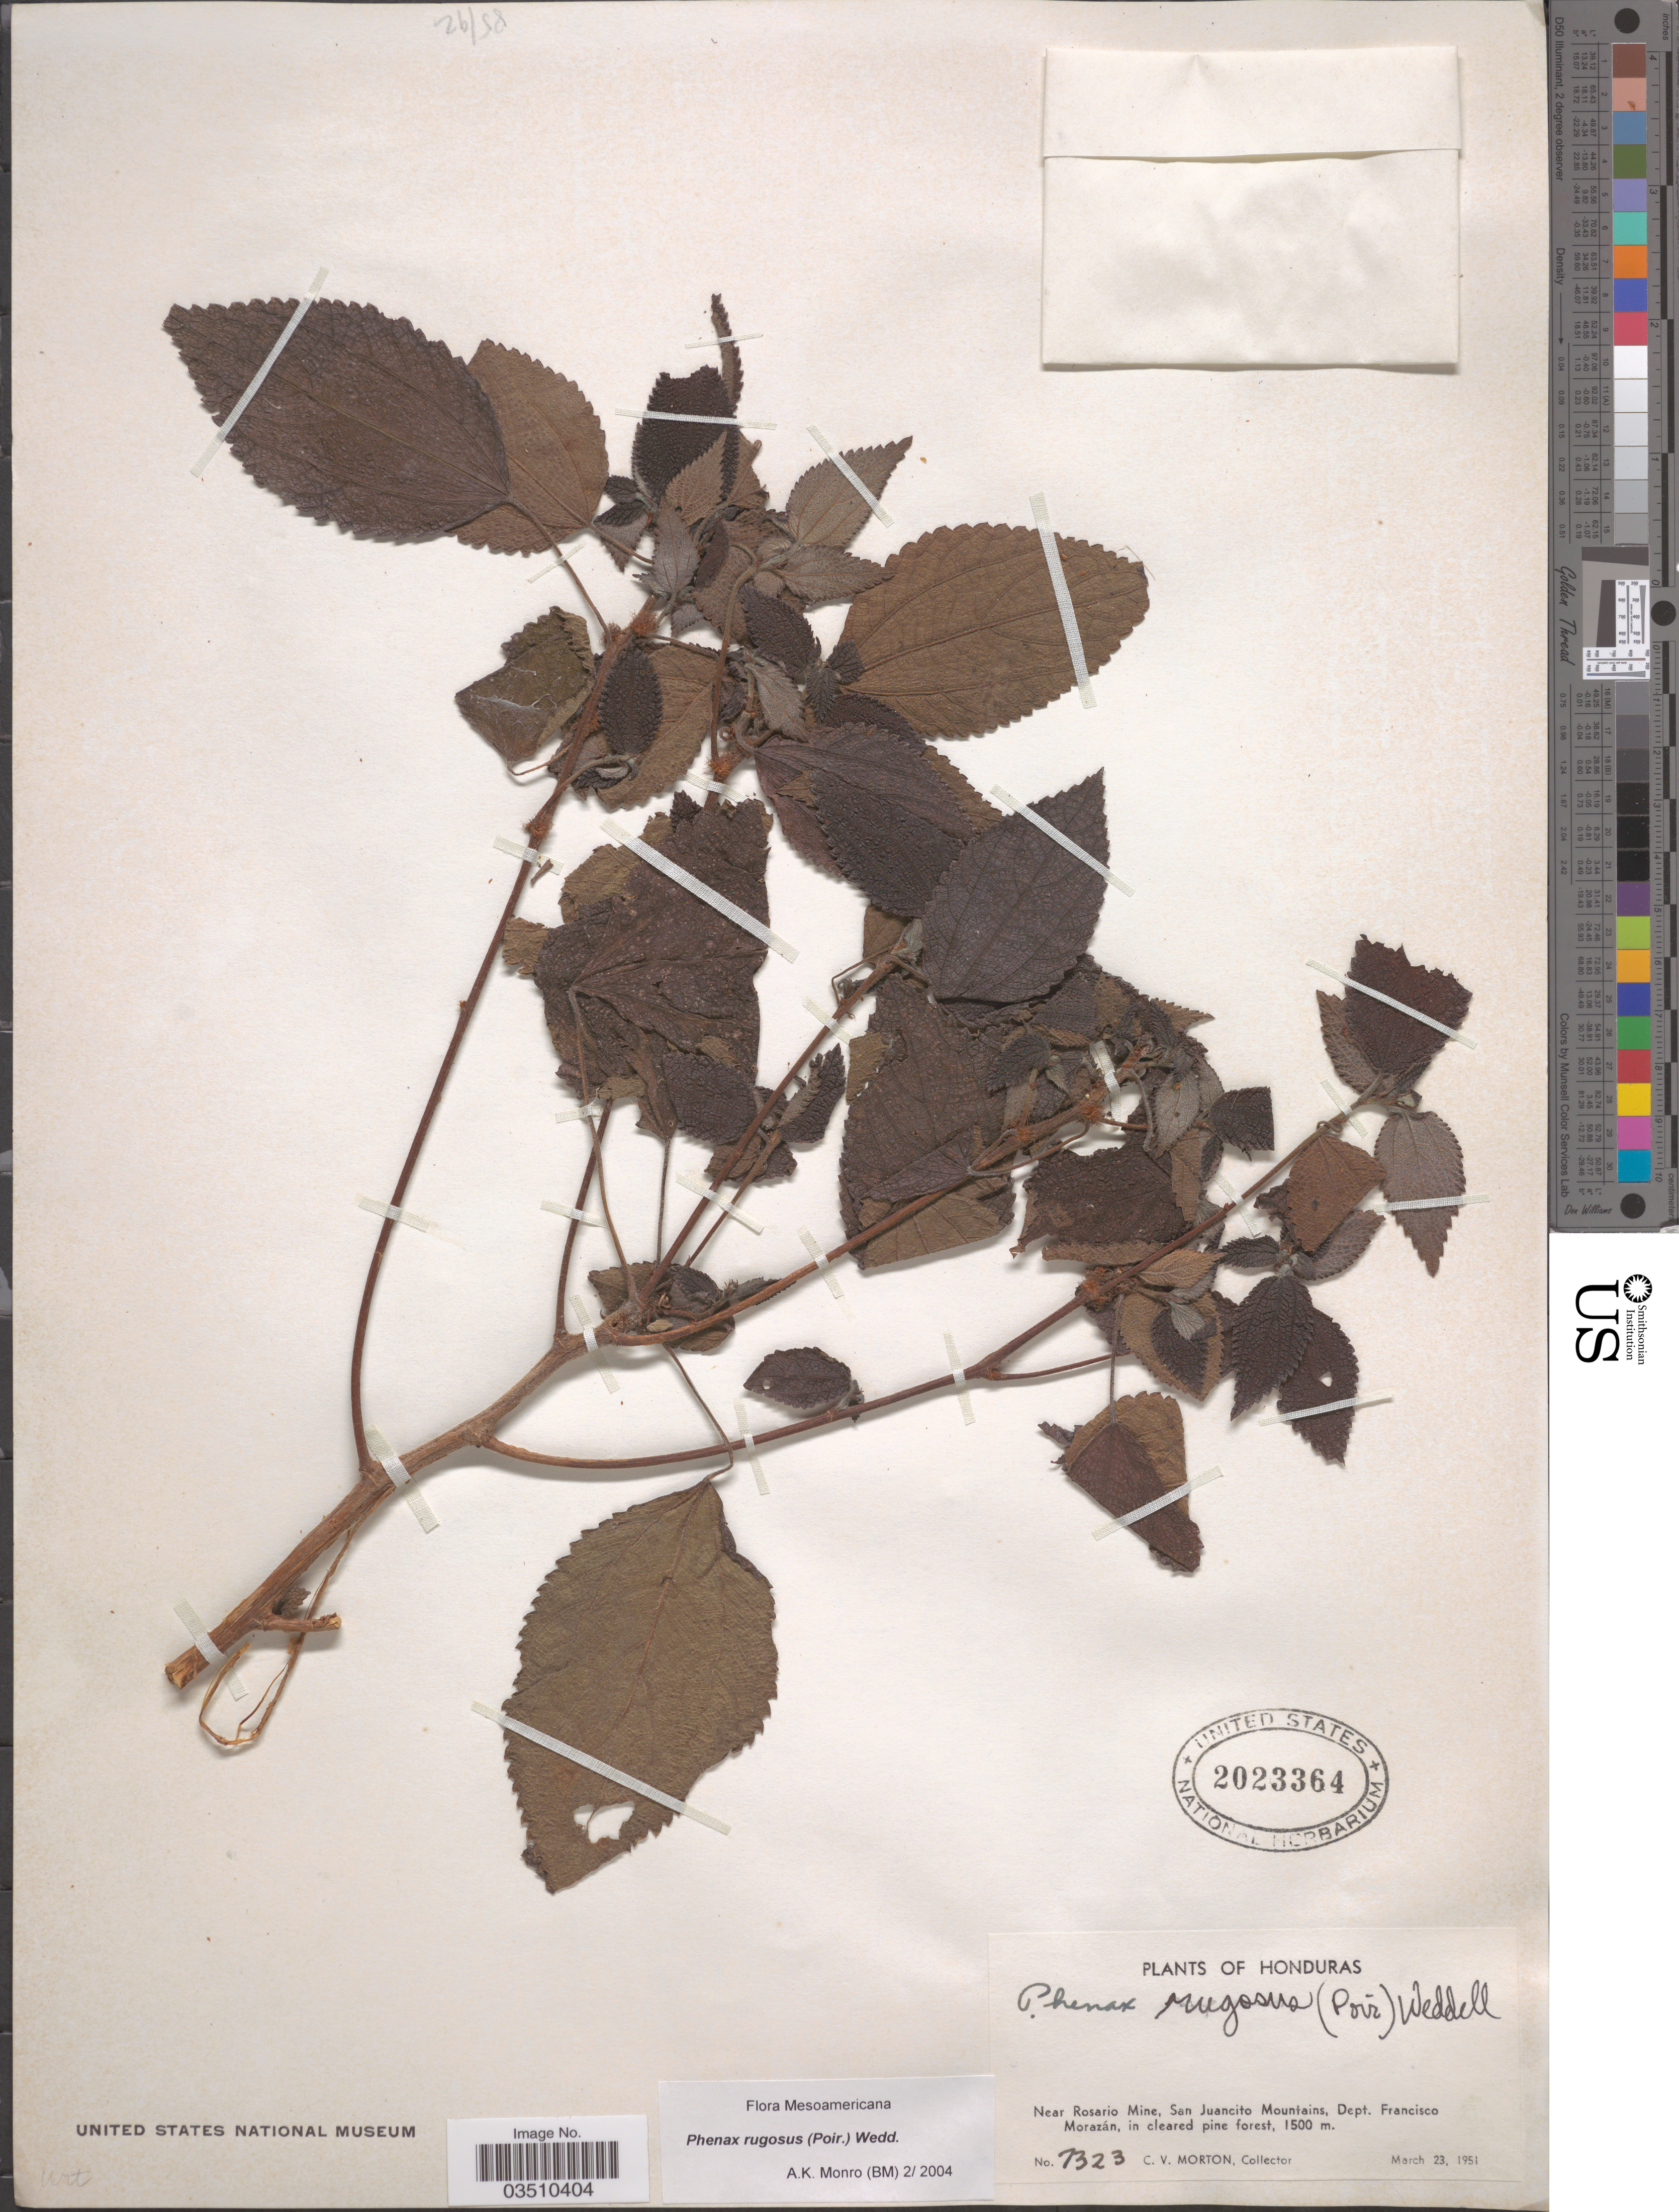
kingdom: Plantae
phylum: Tracheophyta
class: Magnoliopsida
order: Rosales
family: Urticaceae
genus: Phenax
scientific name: Phenax rugosus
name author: (Poir.) Wedd.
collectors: C. V. Morton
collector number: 7323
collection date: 1951-03-23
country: Honduras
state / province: Fco. Morazán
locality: Near Rosario Mine, San Juancito Mountains, Dept. Francisco Morazán.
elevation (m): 1500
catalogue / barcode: US 2023364